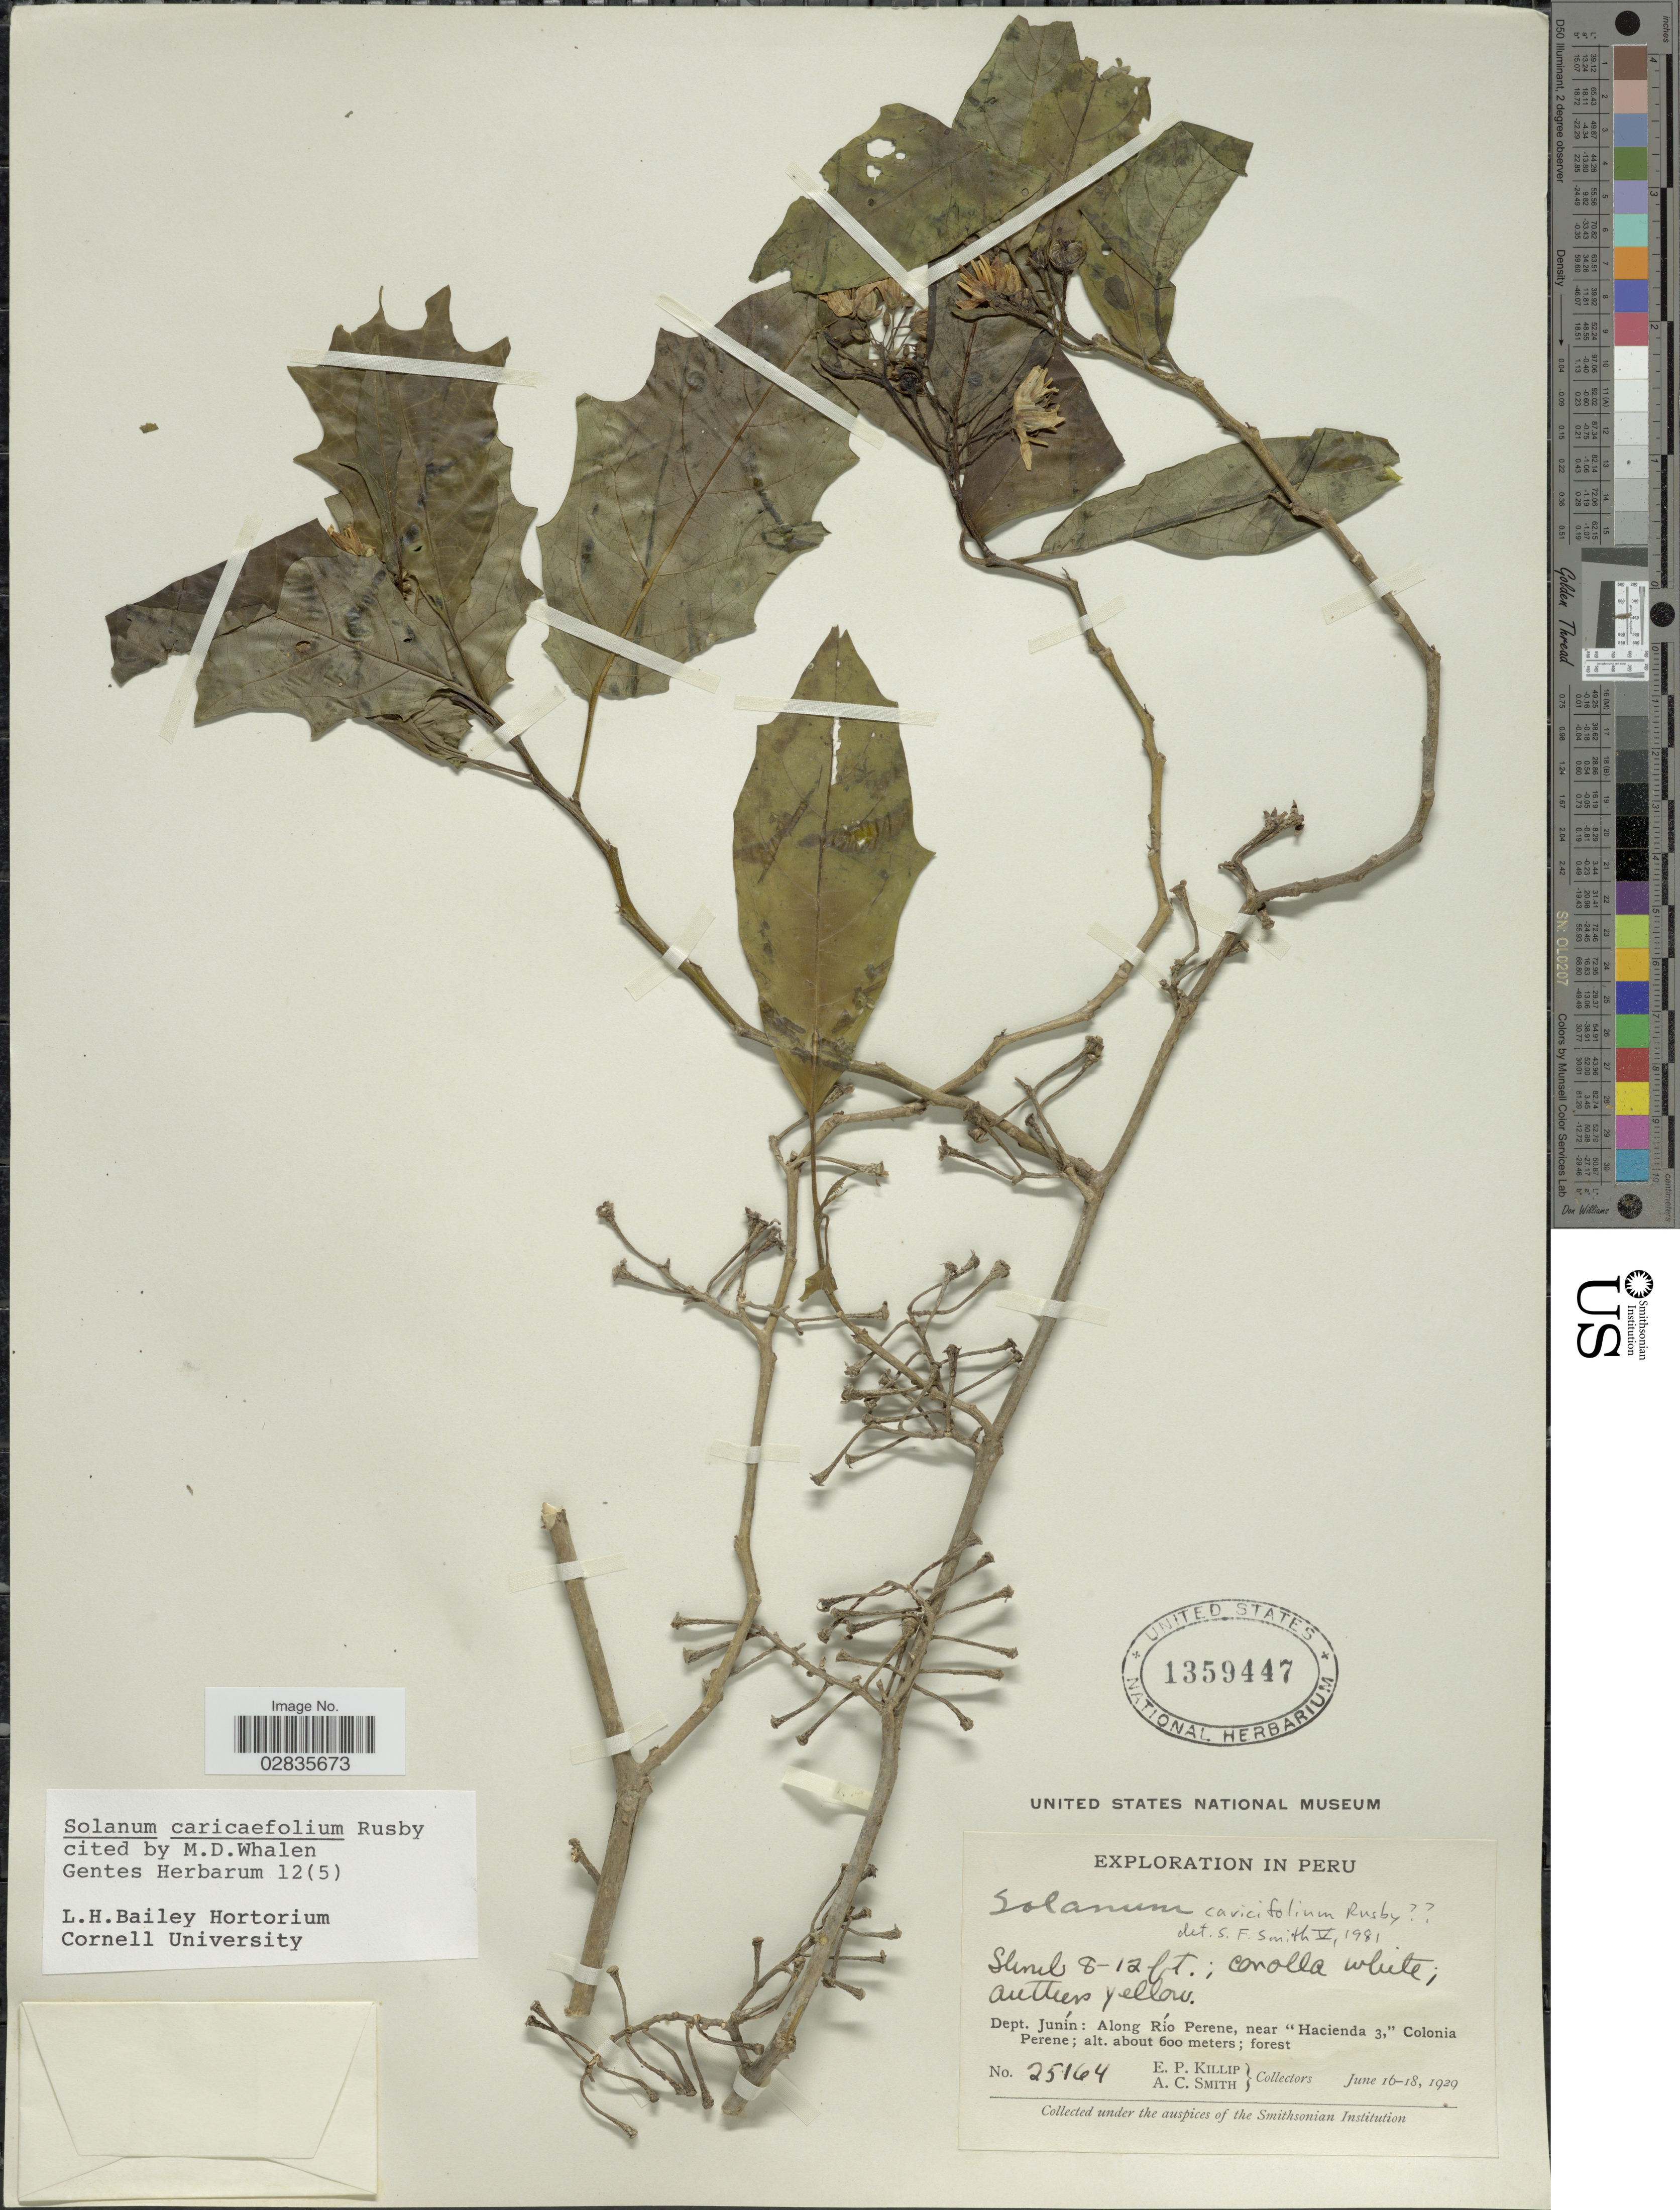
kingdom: Plantae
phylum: Tracheophyta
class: Magnoliopsida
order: Solanales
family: Solanaceae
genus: Solanum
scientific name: Solanum caricaefolium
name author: Rusby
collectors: E. P. Killip & A. C. Smith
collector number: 25164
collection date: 1929-06-16/1929-06-18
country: Peru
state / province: Junín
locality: Dept. Junín: Along Río Perene, near "Hacienda 3," Colonia Perene.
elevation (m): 600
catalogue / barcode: US 1359447